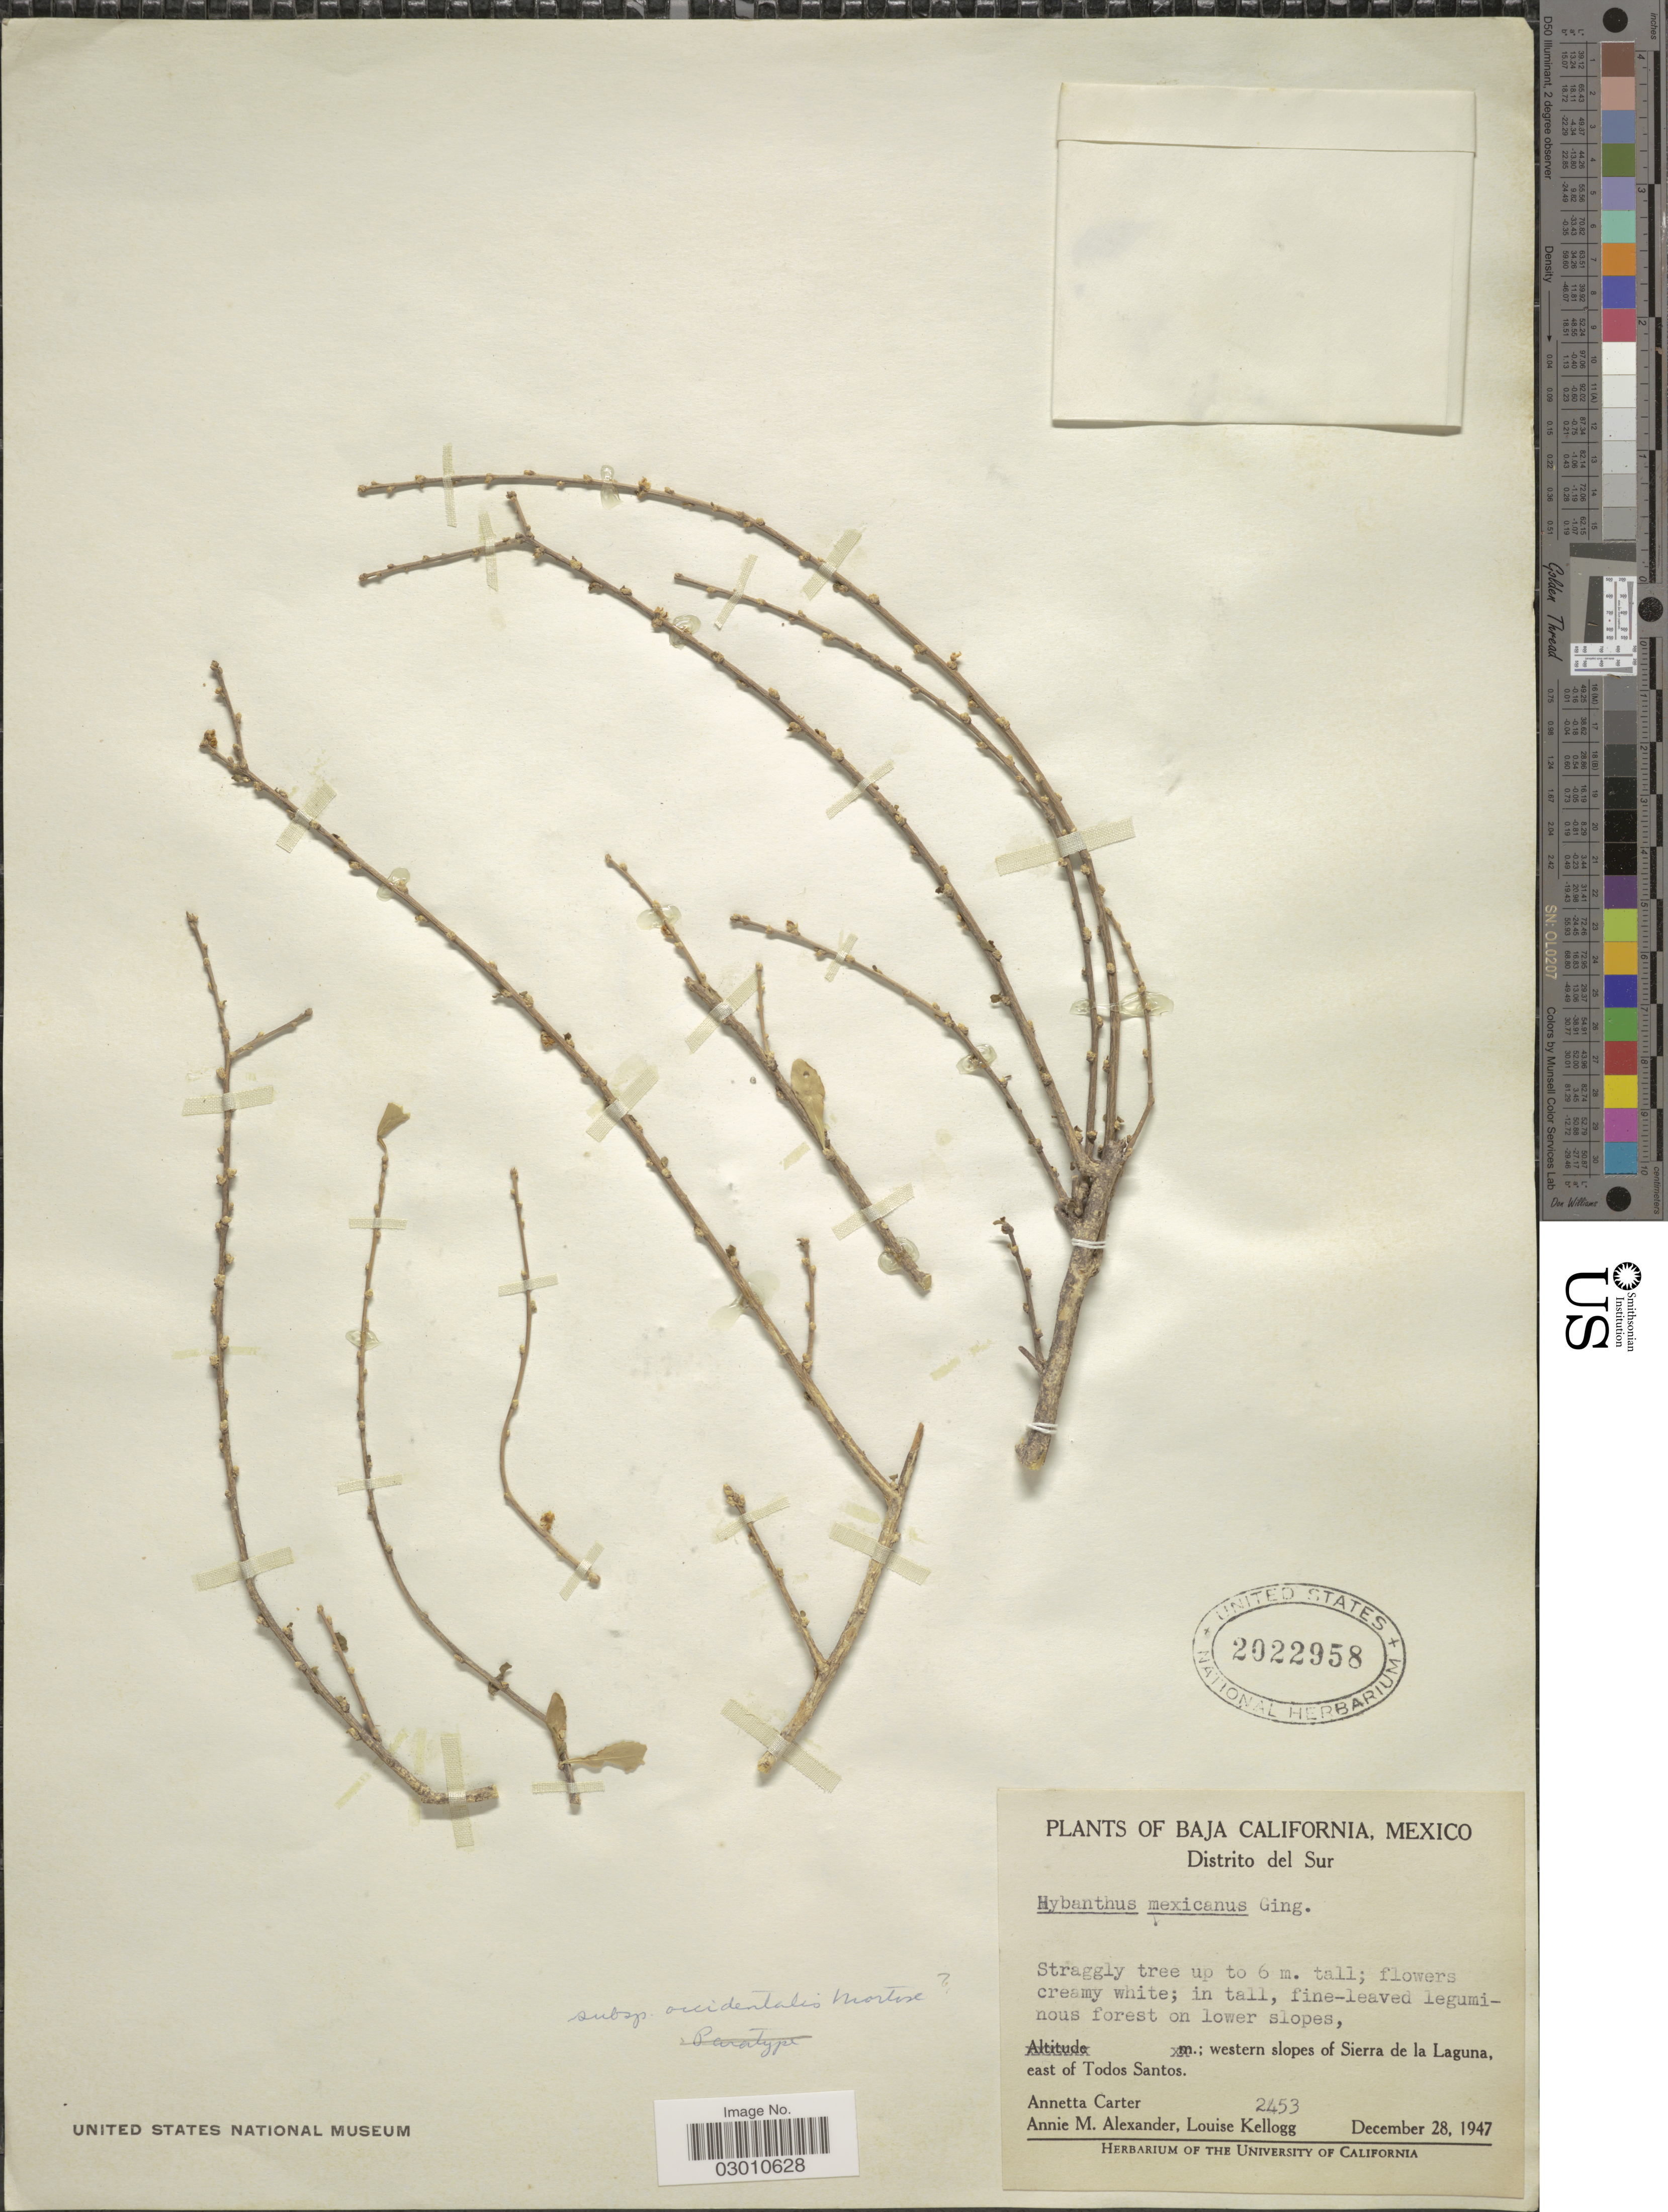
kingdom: Plantae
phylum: Tracheophyta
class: Magnoliopsida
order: Malpighiales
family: Violaceae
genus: Ixchelia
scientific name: Ixchelia mexicana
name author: (Ging.) H.E. Ballard & Wahlert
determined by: Strong, Mark T., (BOT), Smithsonian Institution - National Museum of Natural History (UNITED STATES)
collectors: A. Carter, A. M. Alexander & L. Kellog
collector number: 2453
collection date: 1947-12-28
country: Mexico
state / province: Baja California Sur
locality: Distrito del Sur. Western slopes of Sierra de la Laguna, east of Todos Santos.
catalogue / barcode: US 2022958